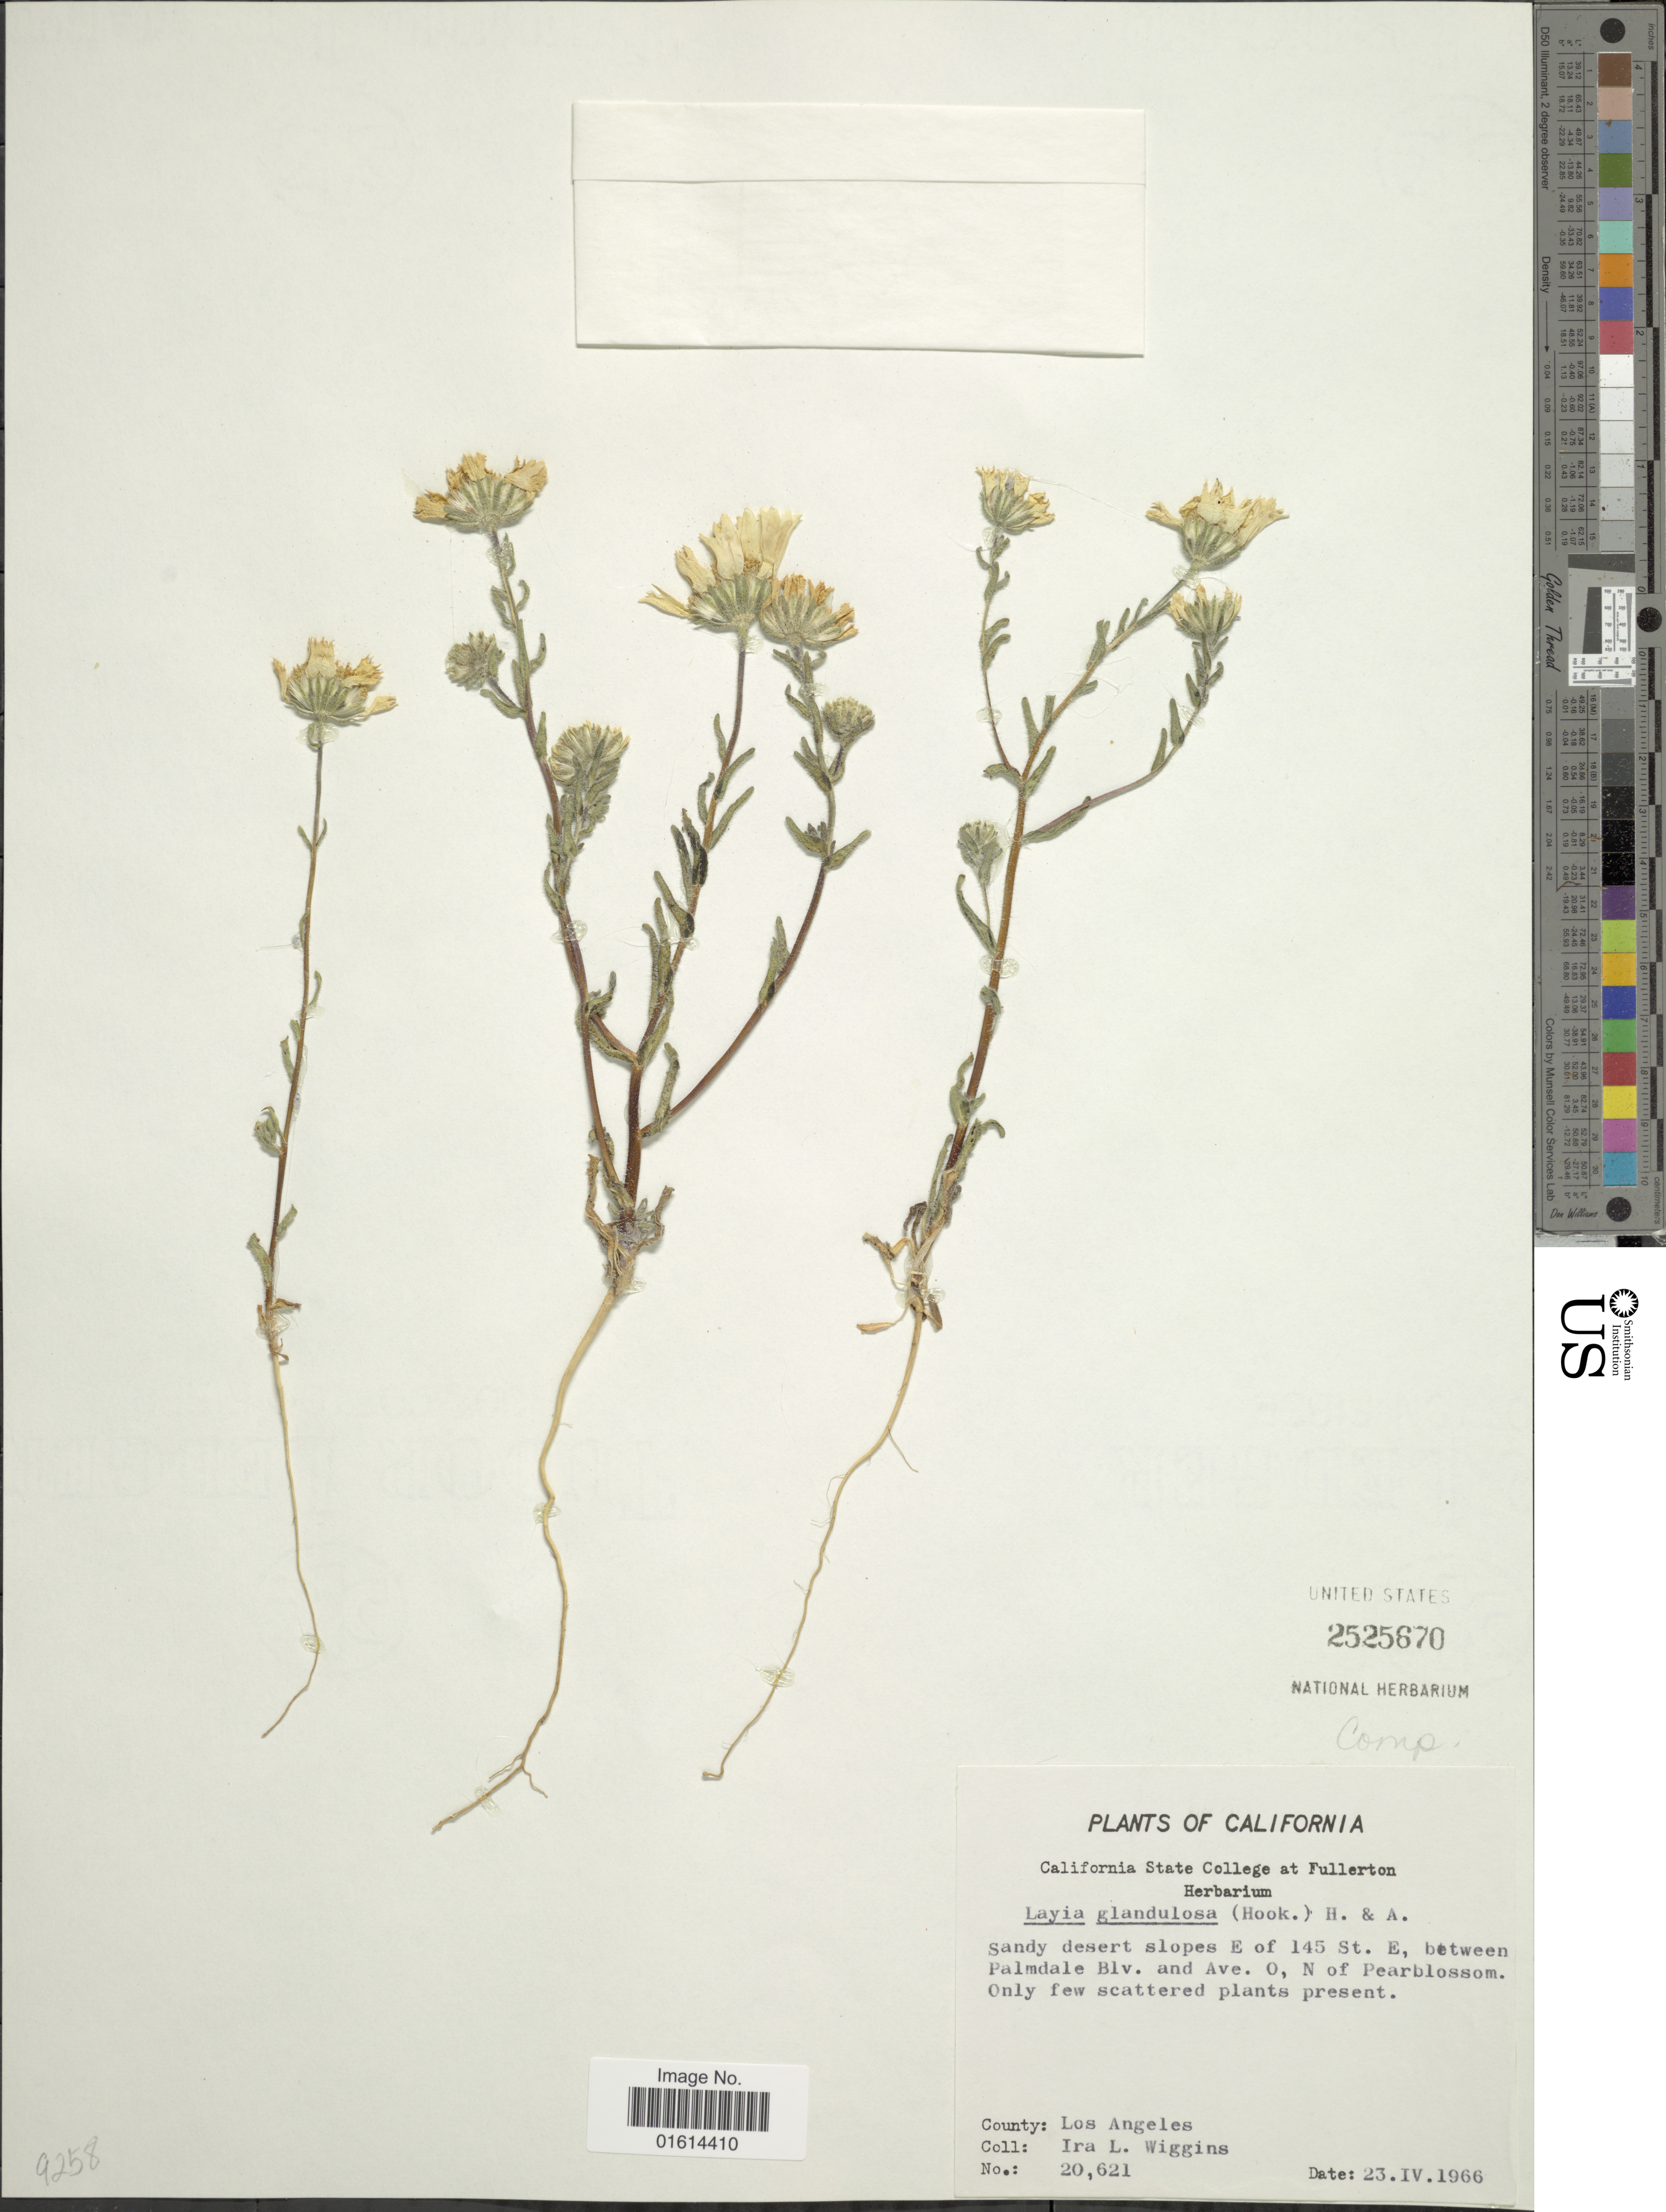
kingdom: Plantae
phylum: Tracheophyta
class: Magnoliopsida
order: Asterales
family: Asteraceae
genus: Layia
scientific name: Layia glandulosa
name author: Hook. & Arn.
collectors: I. L. Wiggins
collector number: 20621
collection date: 1966-04-23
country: United States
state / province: California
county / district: Los Angeles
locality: Sandy deserrt slopes E of 145 St. E, between Palmdale Blv. and ave. O, N of Pearblossom, County Los Angeles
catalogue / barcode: US 2525670